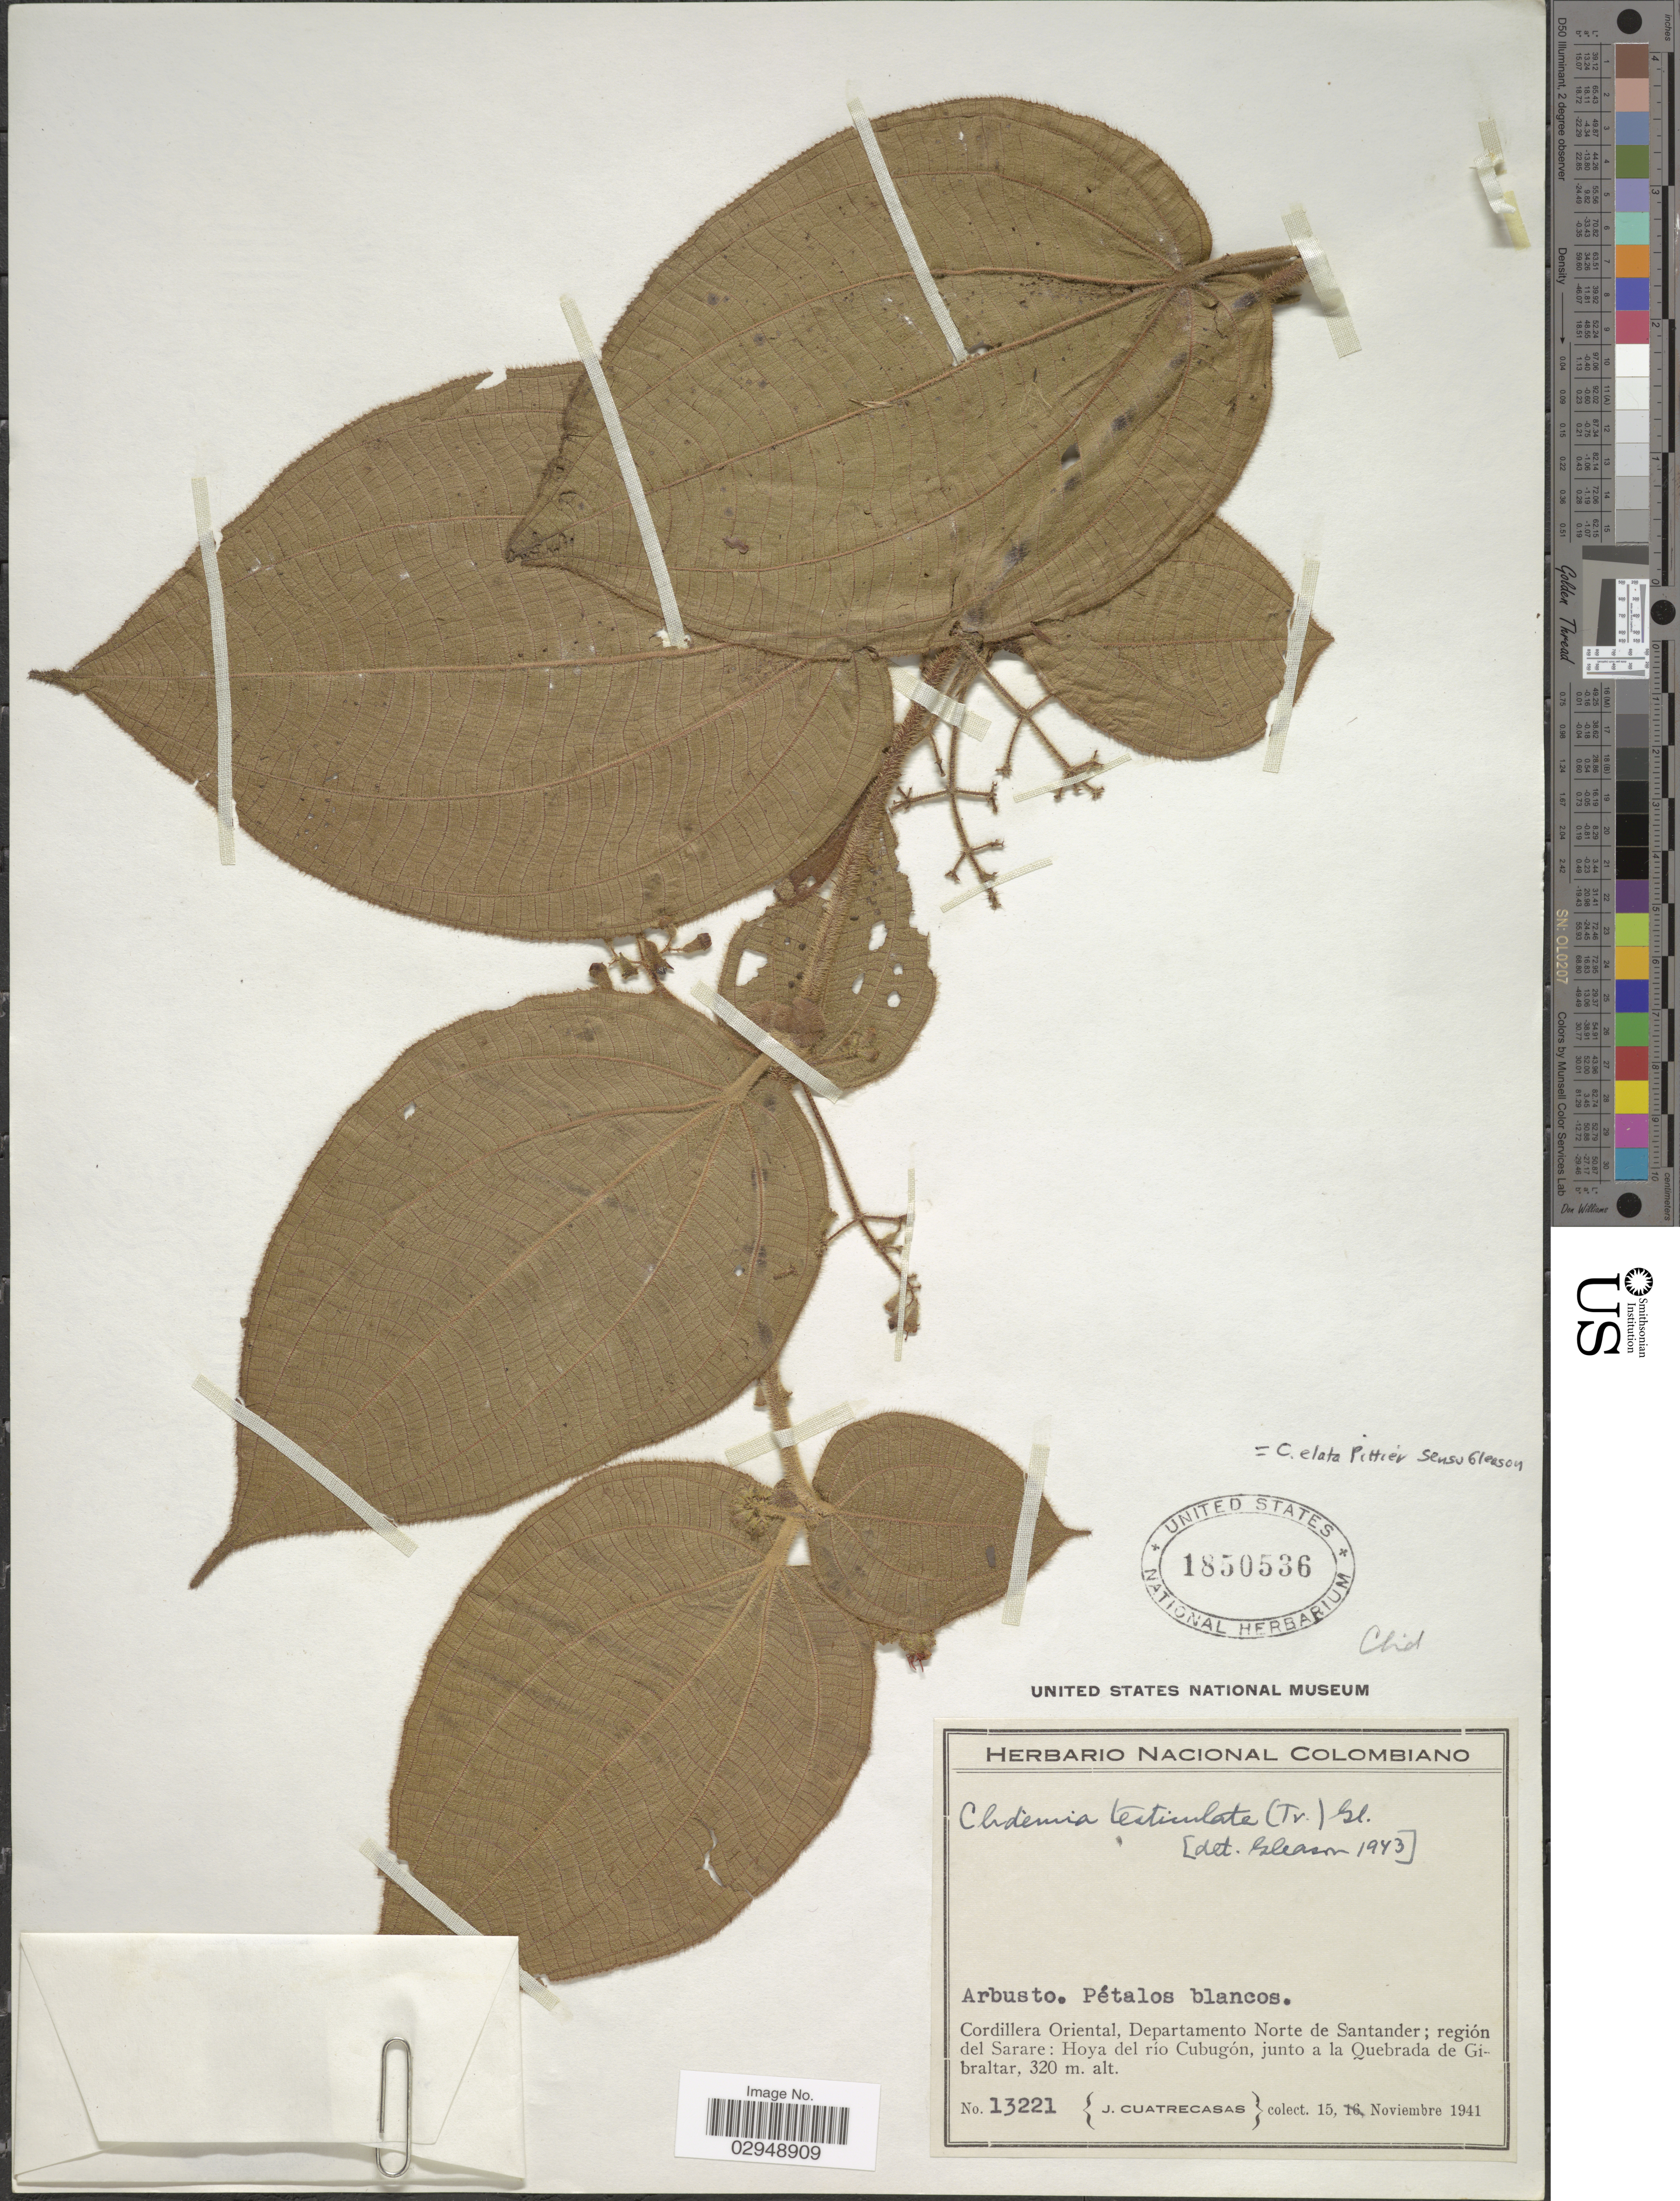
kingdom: Plantae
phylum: Tracheophyta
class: Magnoliopsida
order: Myrtales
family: Melastomataceae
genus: Clidemia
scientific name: Clidemia ciliata var. elata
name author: D. Don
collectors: J. Cuatrecasas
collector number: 13221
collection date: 1941-11-15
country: Colombia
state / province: Norte de Santander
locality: Cordillera Oriental, Departamento Norte de Santander; región del Sarare: Hoya del río Cubugón, junto a la Quebrada de Gibraltar.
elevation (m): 320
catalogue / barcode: US 1850536